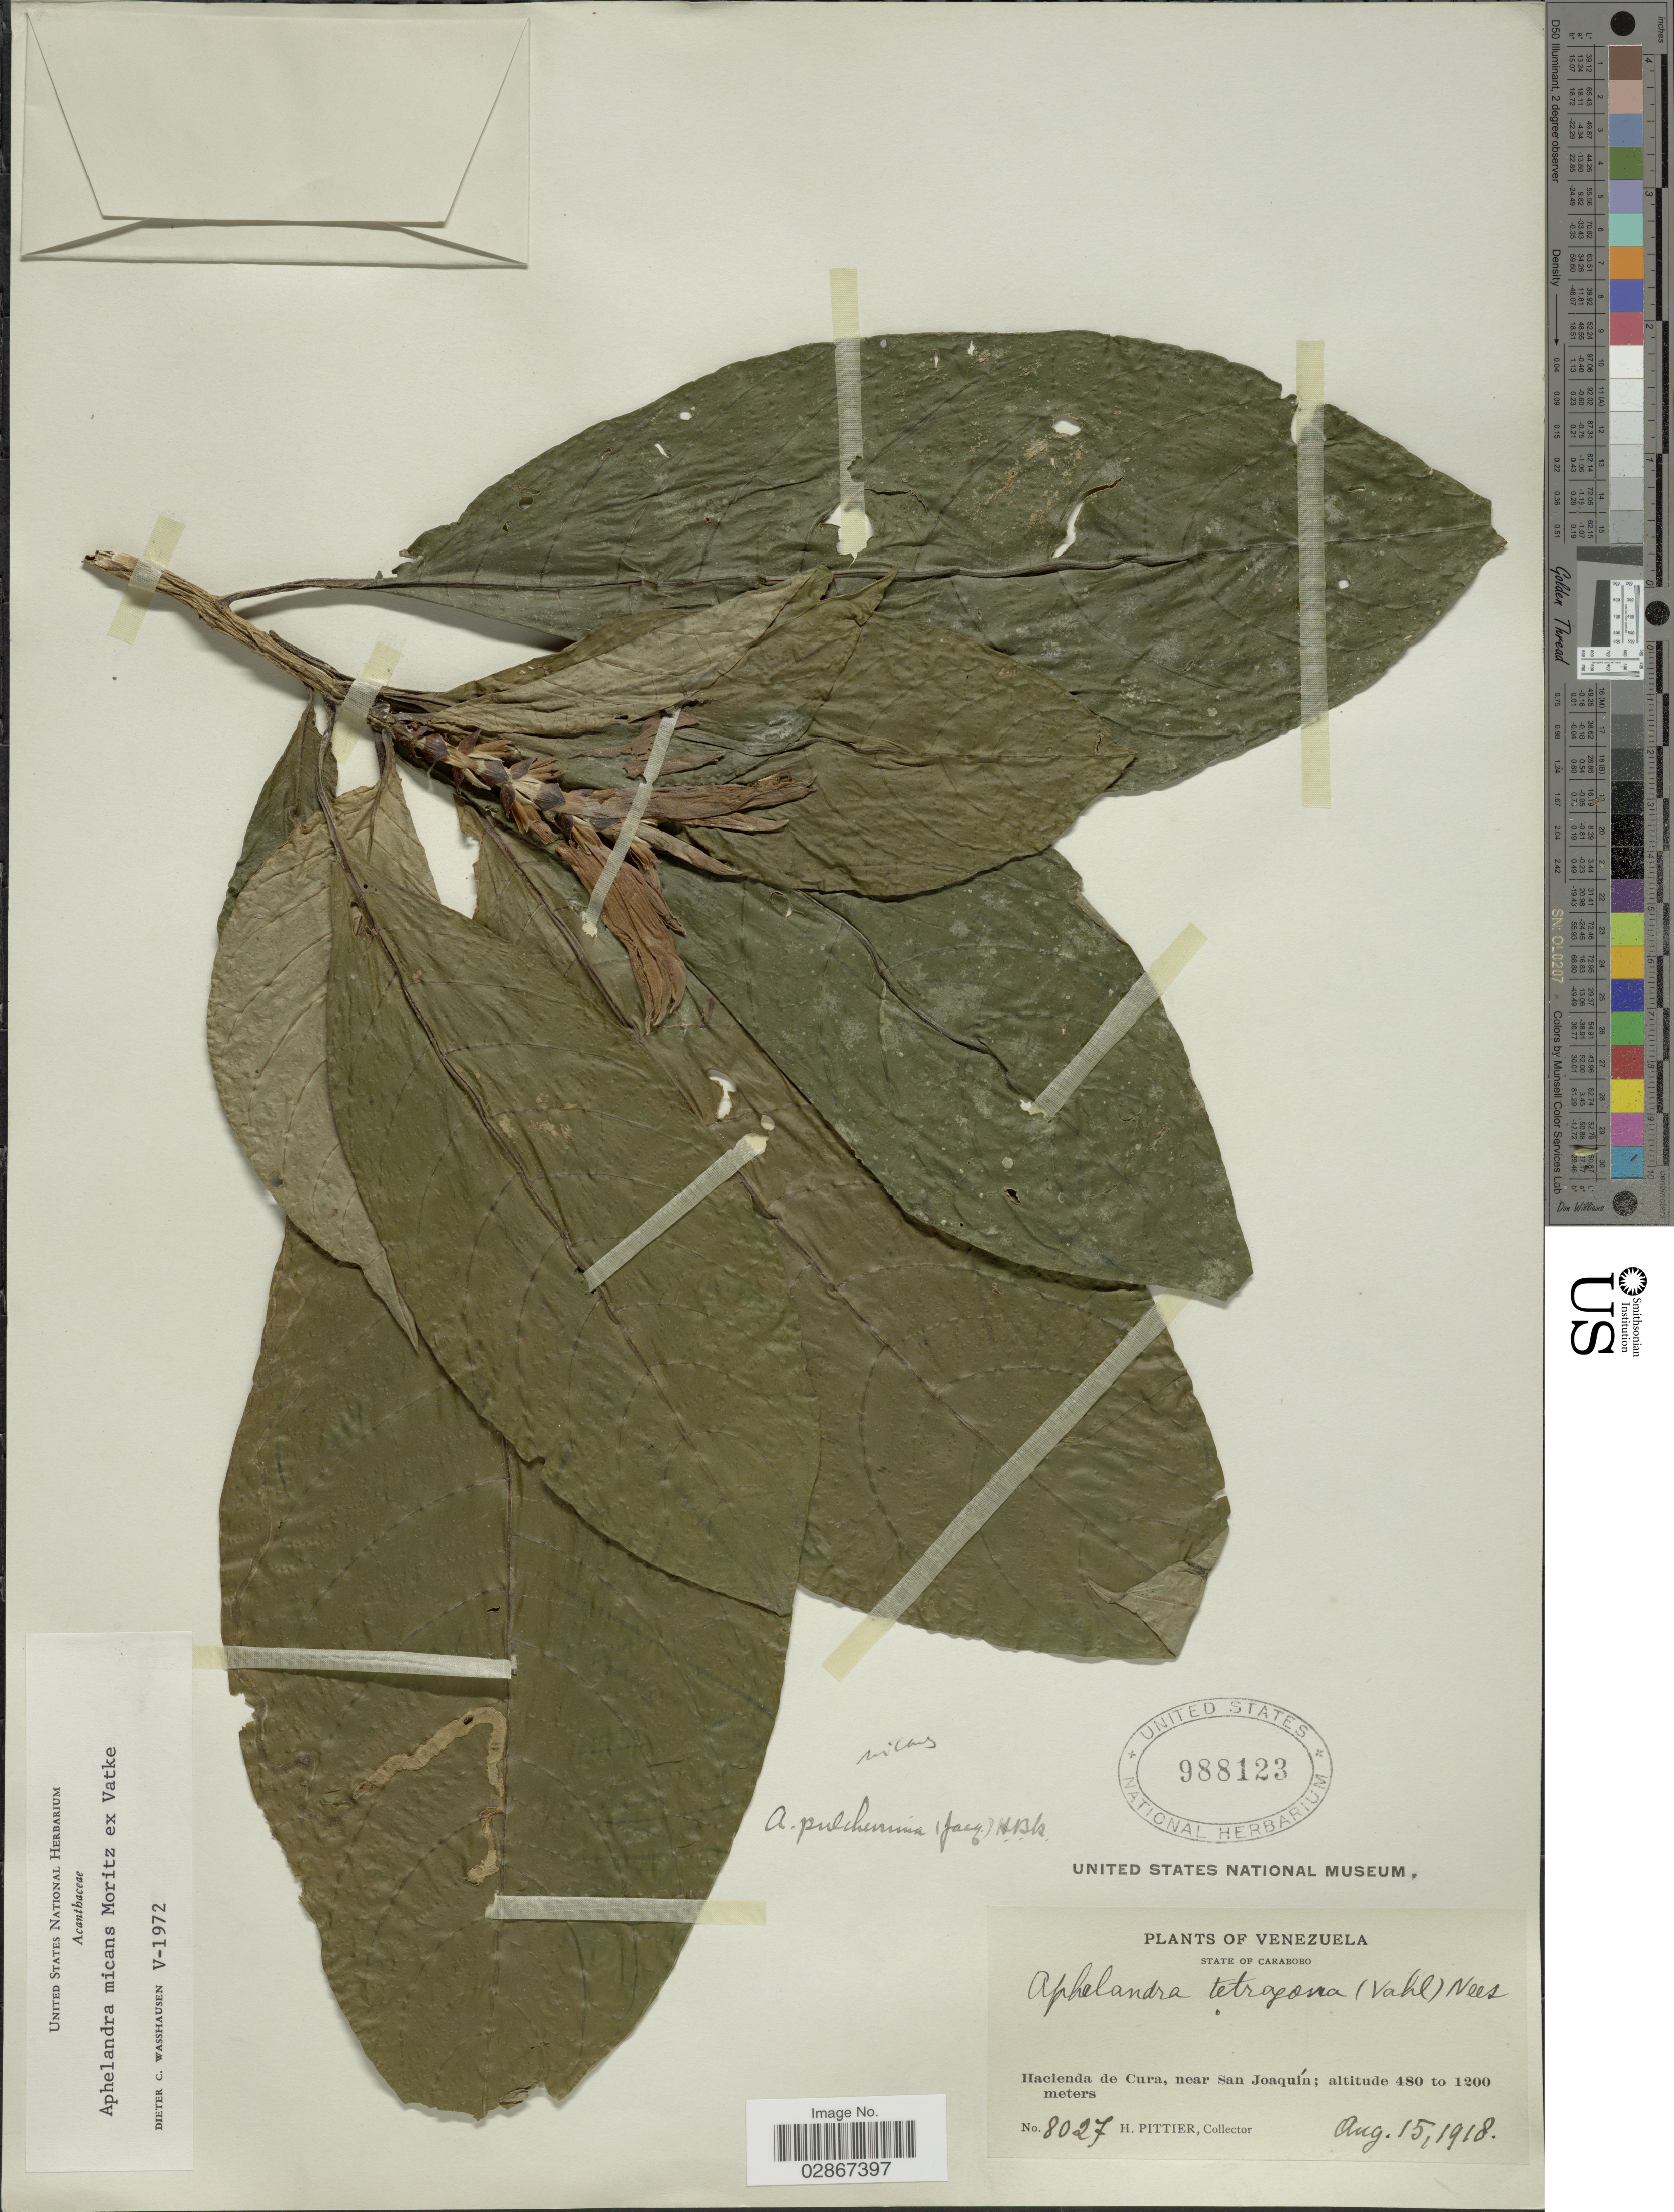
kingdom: Plantae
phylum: Tracheophyta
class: Magnoliopsida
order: Lamiales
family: Acanthaceae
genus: Aphelandra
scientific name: Aphelandra micans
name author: Moritz ex Vatke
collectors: H. F. Pittier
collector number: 8027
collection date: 1918-08-15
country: Venezuela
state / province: Carabobo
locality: Hacienda de Cura, near San Joaquín.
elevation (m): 480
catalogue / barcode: US 988123